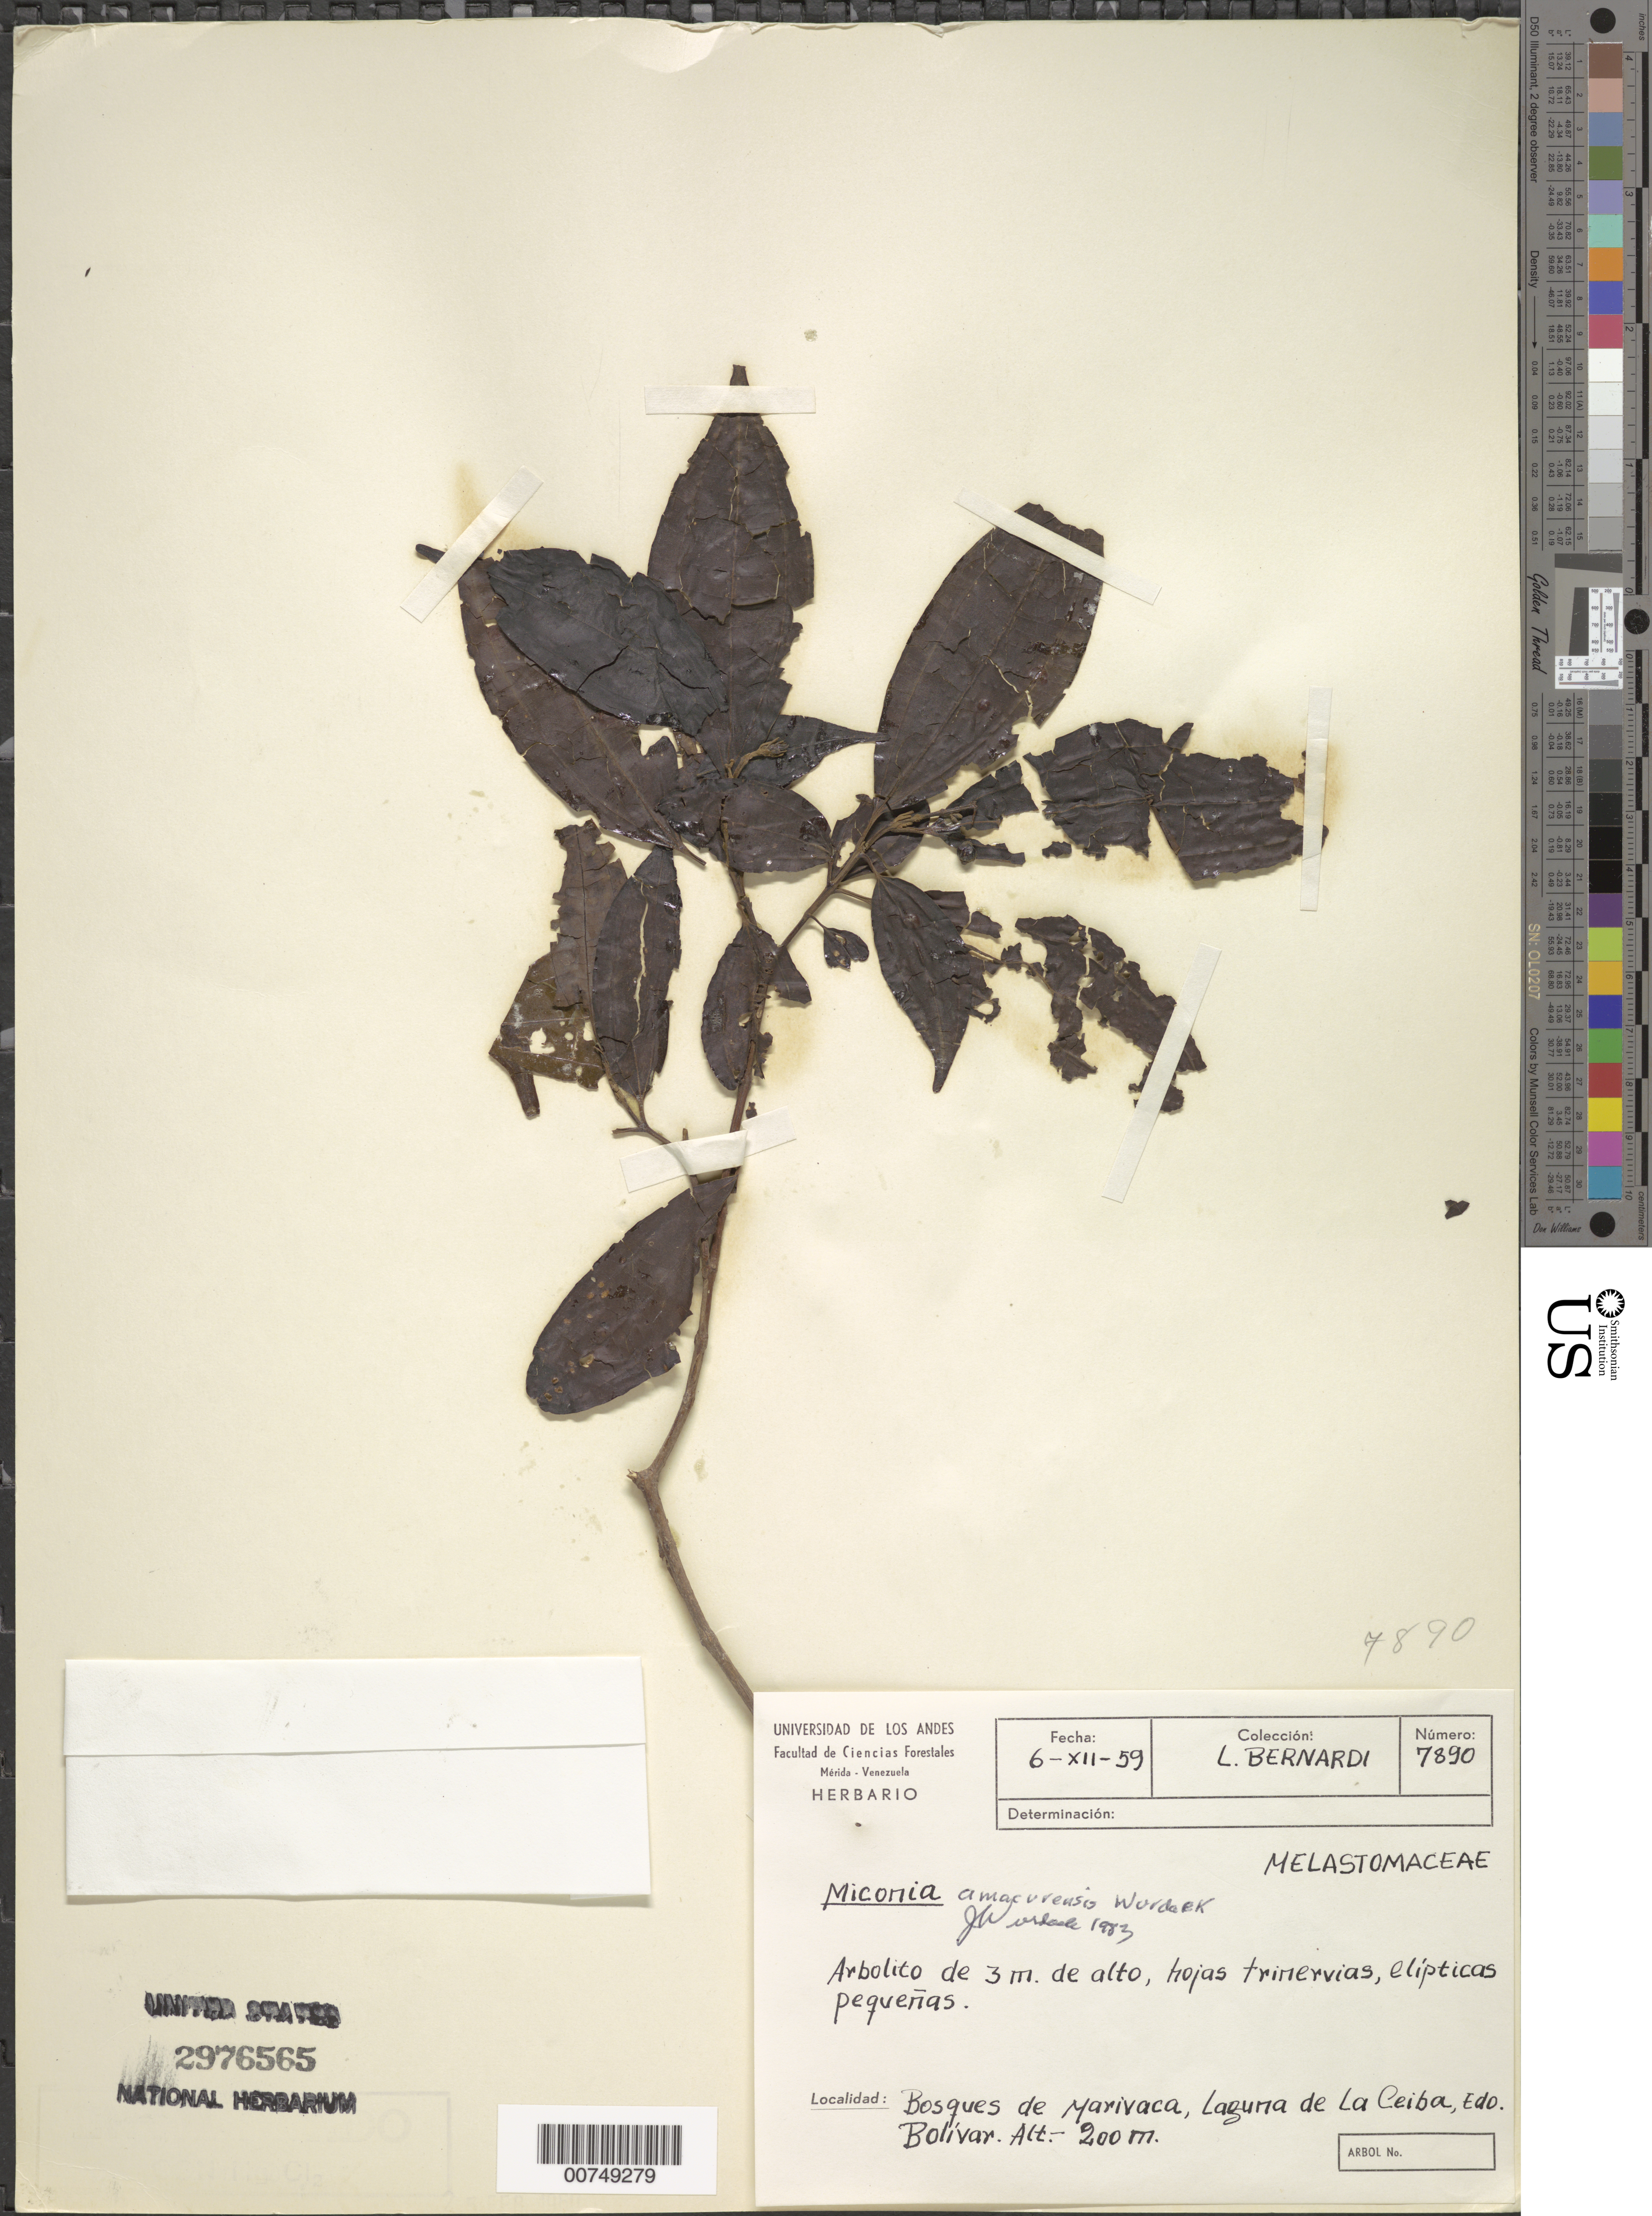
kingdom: Plantae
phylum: Tracheophyta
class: Magnoliopsida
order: Myrtales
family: Melastomataceae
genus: Miconia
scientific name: Miconia amacurensis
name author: Wurdack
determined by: Wurdack, John J., (US), US (UNITED STATES)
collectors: A. L. Bernardi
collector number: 7890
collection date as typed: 6-Jul-59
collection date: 1959-07-06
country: Venezuela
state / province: Bolívar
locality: Marivaca, Laguna de la Ceiba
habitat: Bosques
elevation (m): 200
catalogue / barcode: US 2976565